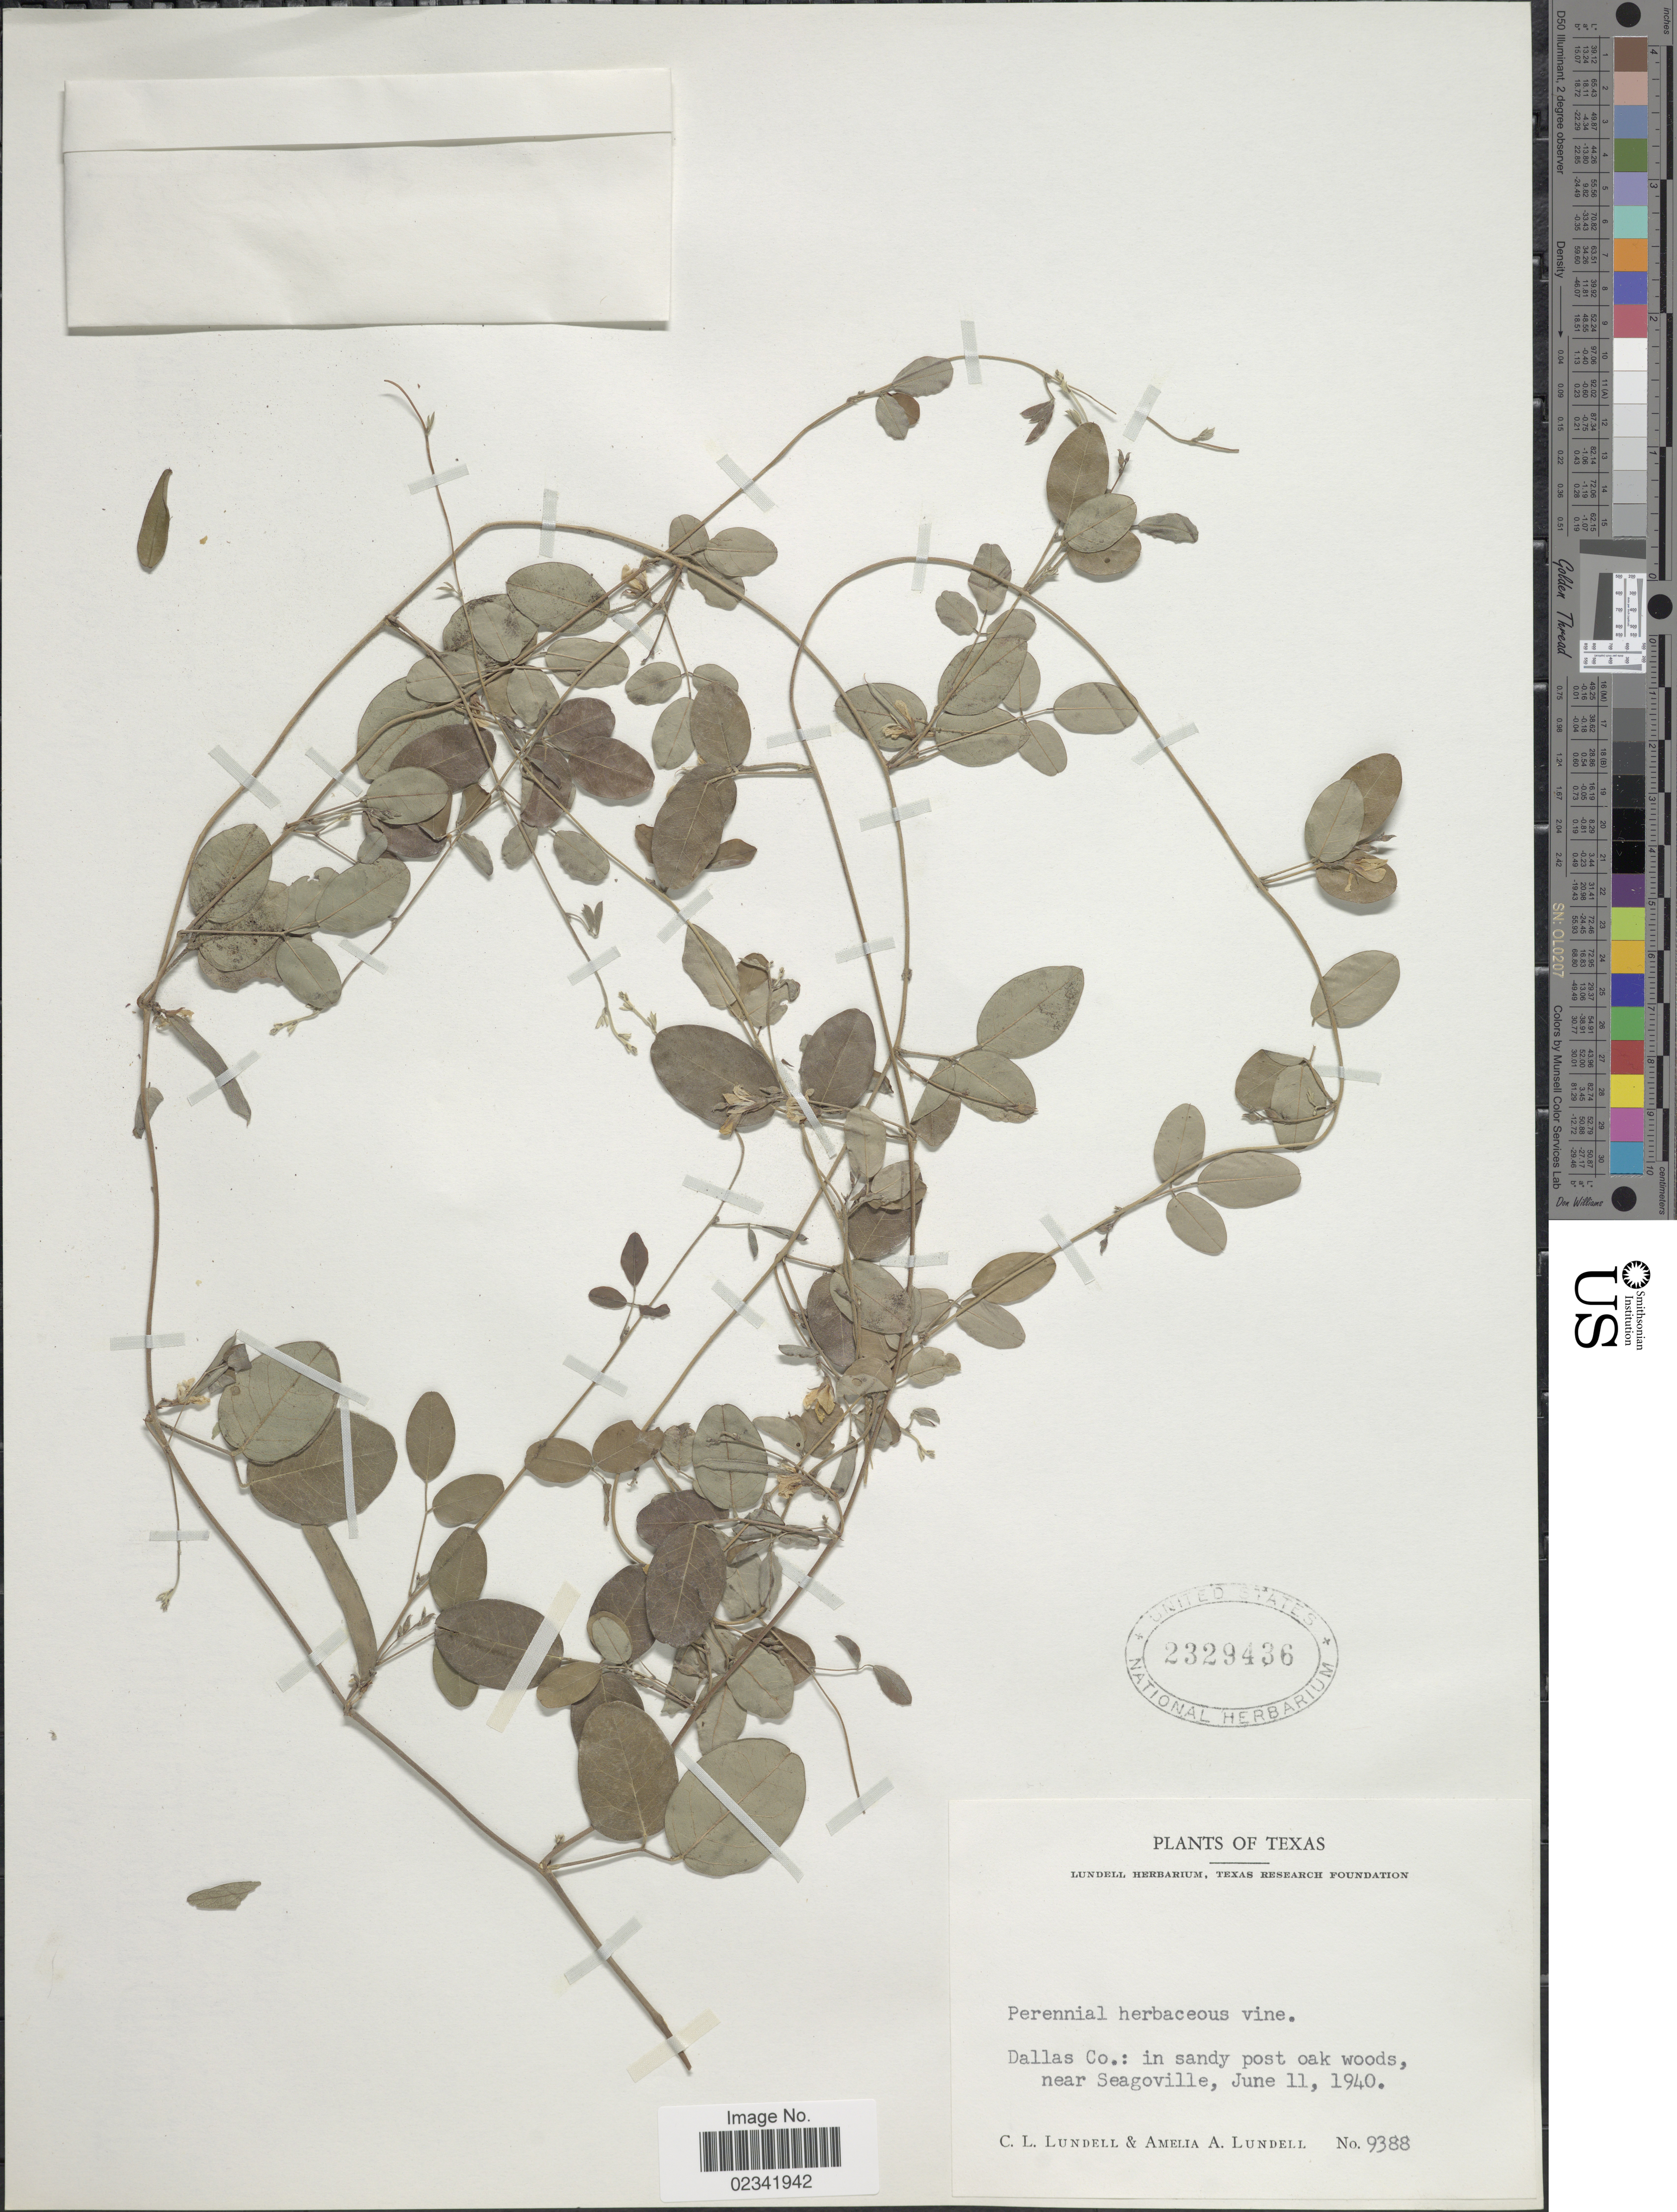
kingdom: Plantae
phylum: Tracheophyta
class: Magnoliopsida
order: Fabales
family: Fabaceae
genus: Galactia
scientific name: Galactia sp.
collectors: C. L. Lundell & A. A. Lundell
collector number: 9388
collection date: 1940-06-11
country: United States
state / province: Texas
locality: Dallas Co.: in sandy post oak woods, near Seagoville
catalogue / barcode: US 2329436